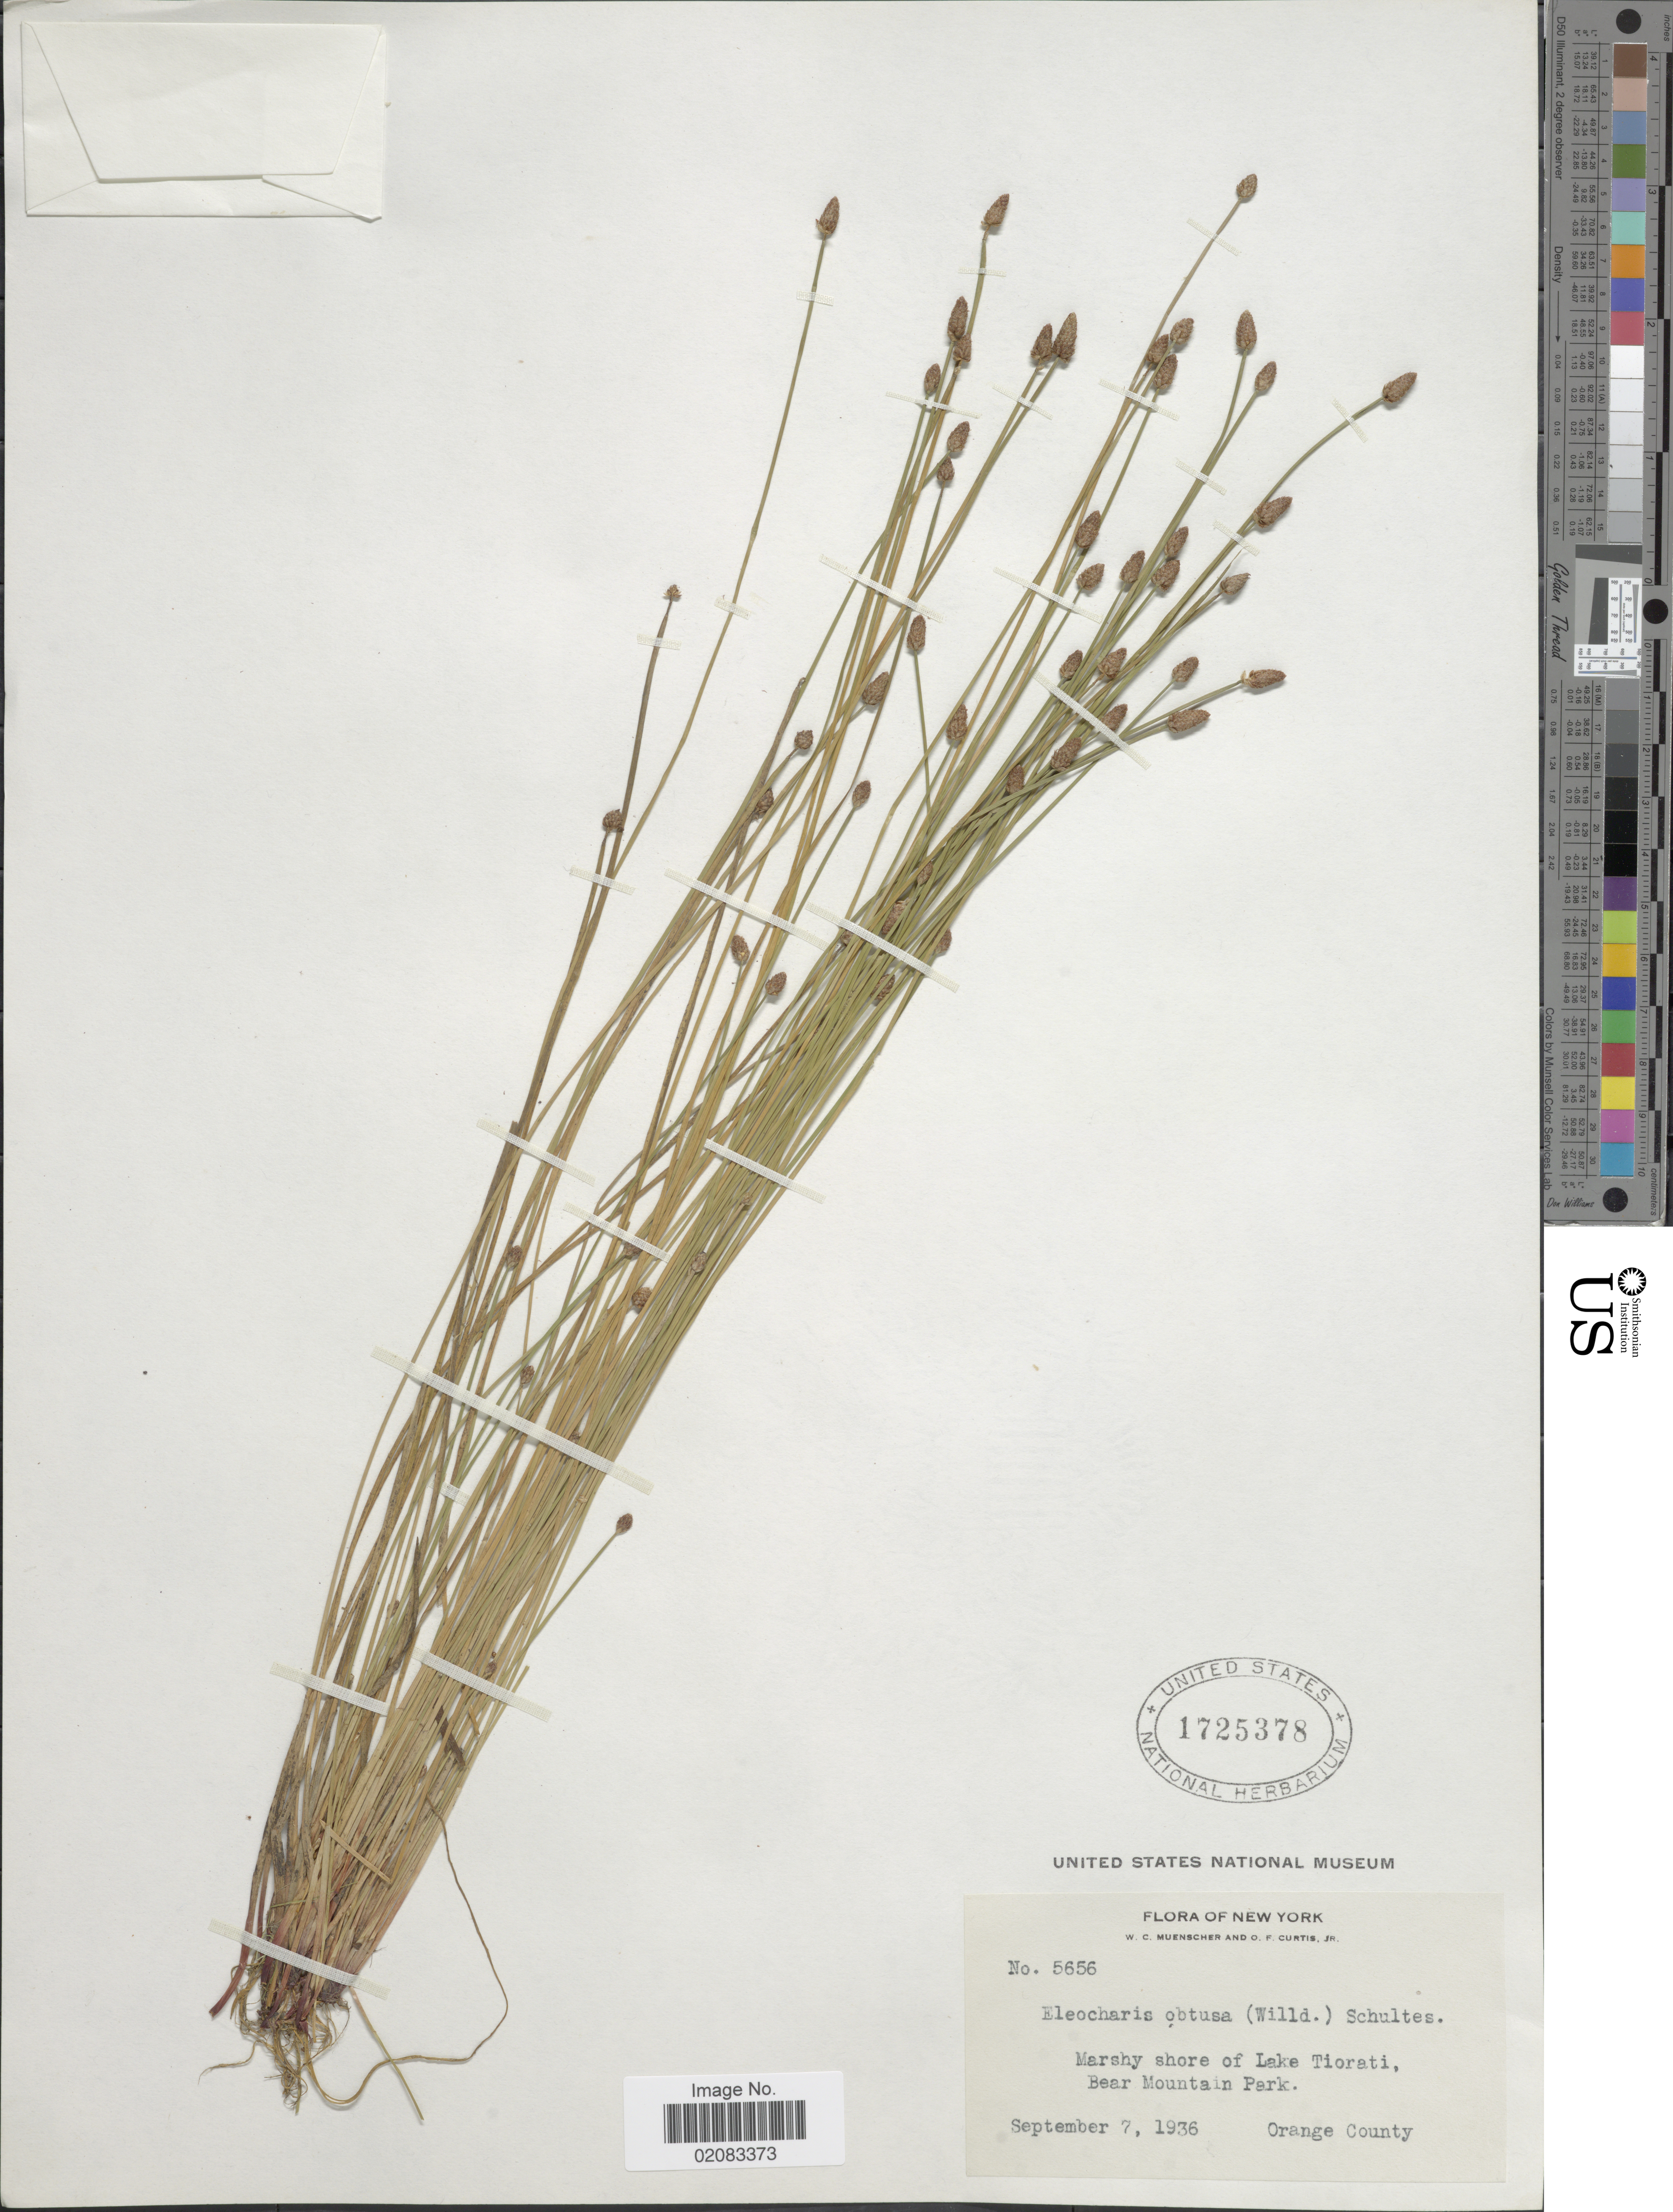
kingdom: Plantae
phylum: Tracheophyta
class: Liliopsida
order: Poales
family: Cyperaceae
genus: Eleocharis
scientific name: Eleocharis obtusa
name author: (Willd.) Schult.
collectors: W. Muenscher & O. Curtis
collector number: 5656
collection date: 1936-09-07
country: United States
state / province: New York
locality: Marshy shore of Lake Tiorati, Bear Mountain Park, Orange County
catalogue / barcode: US 1725378